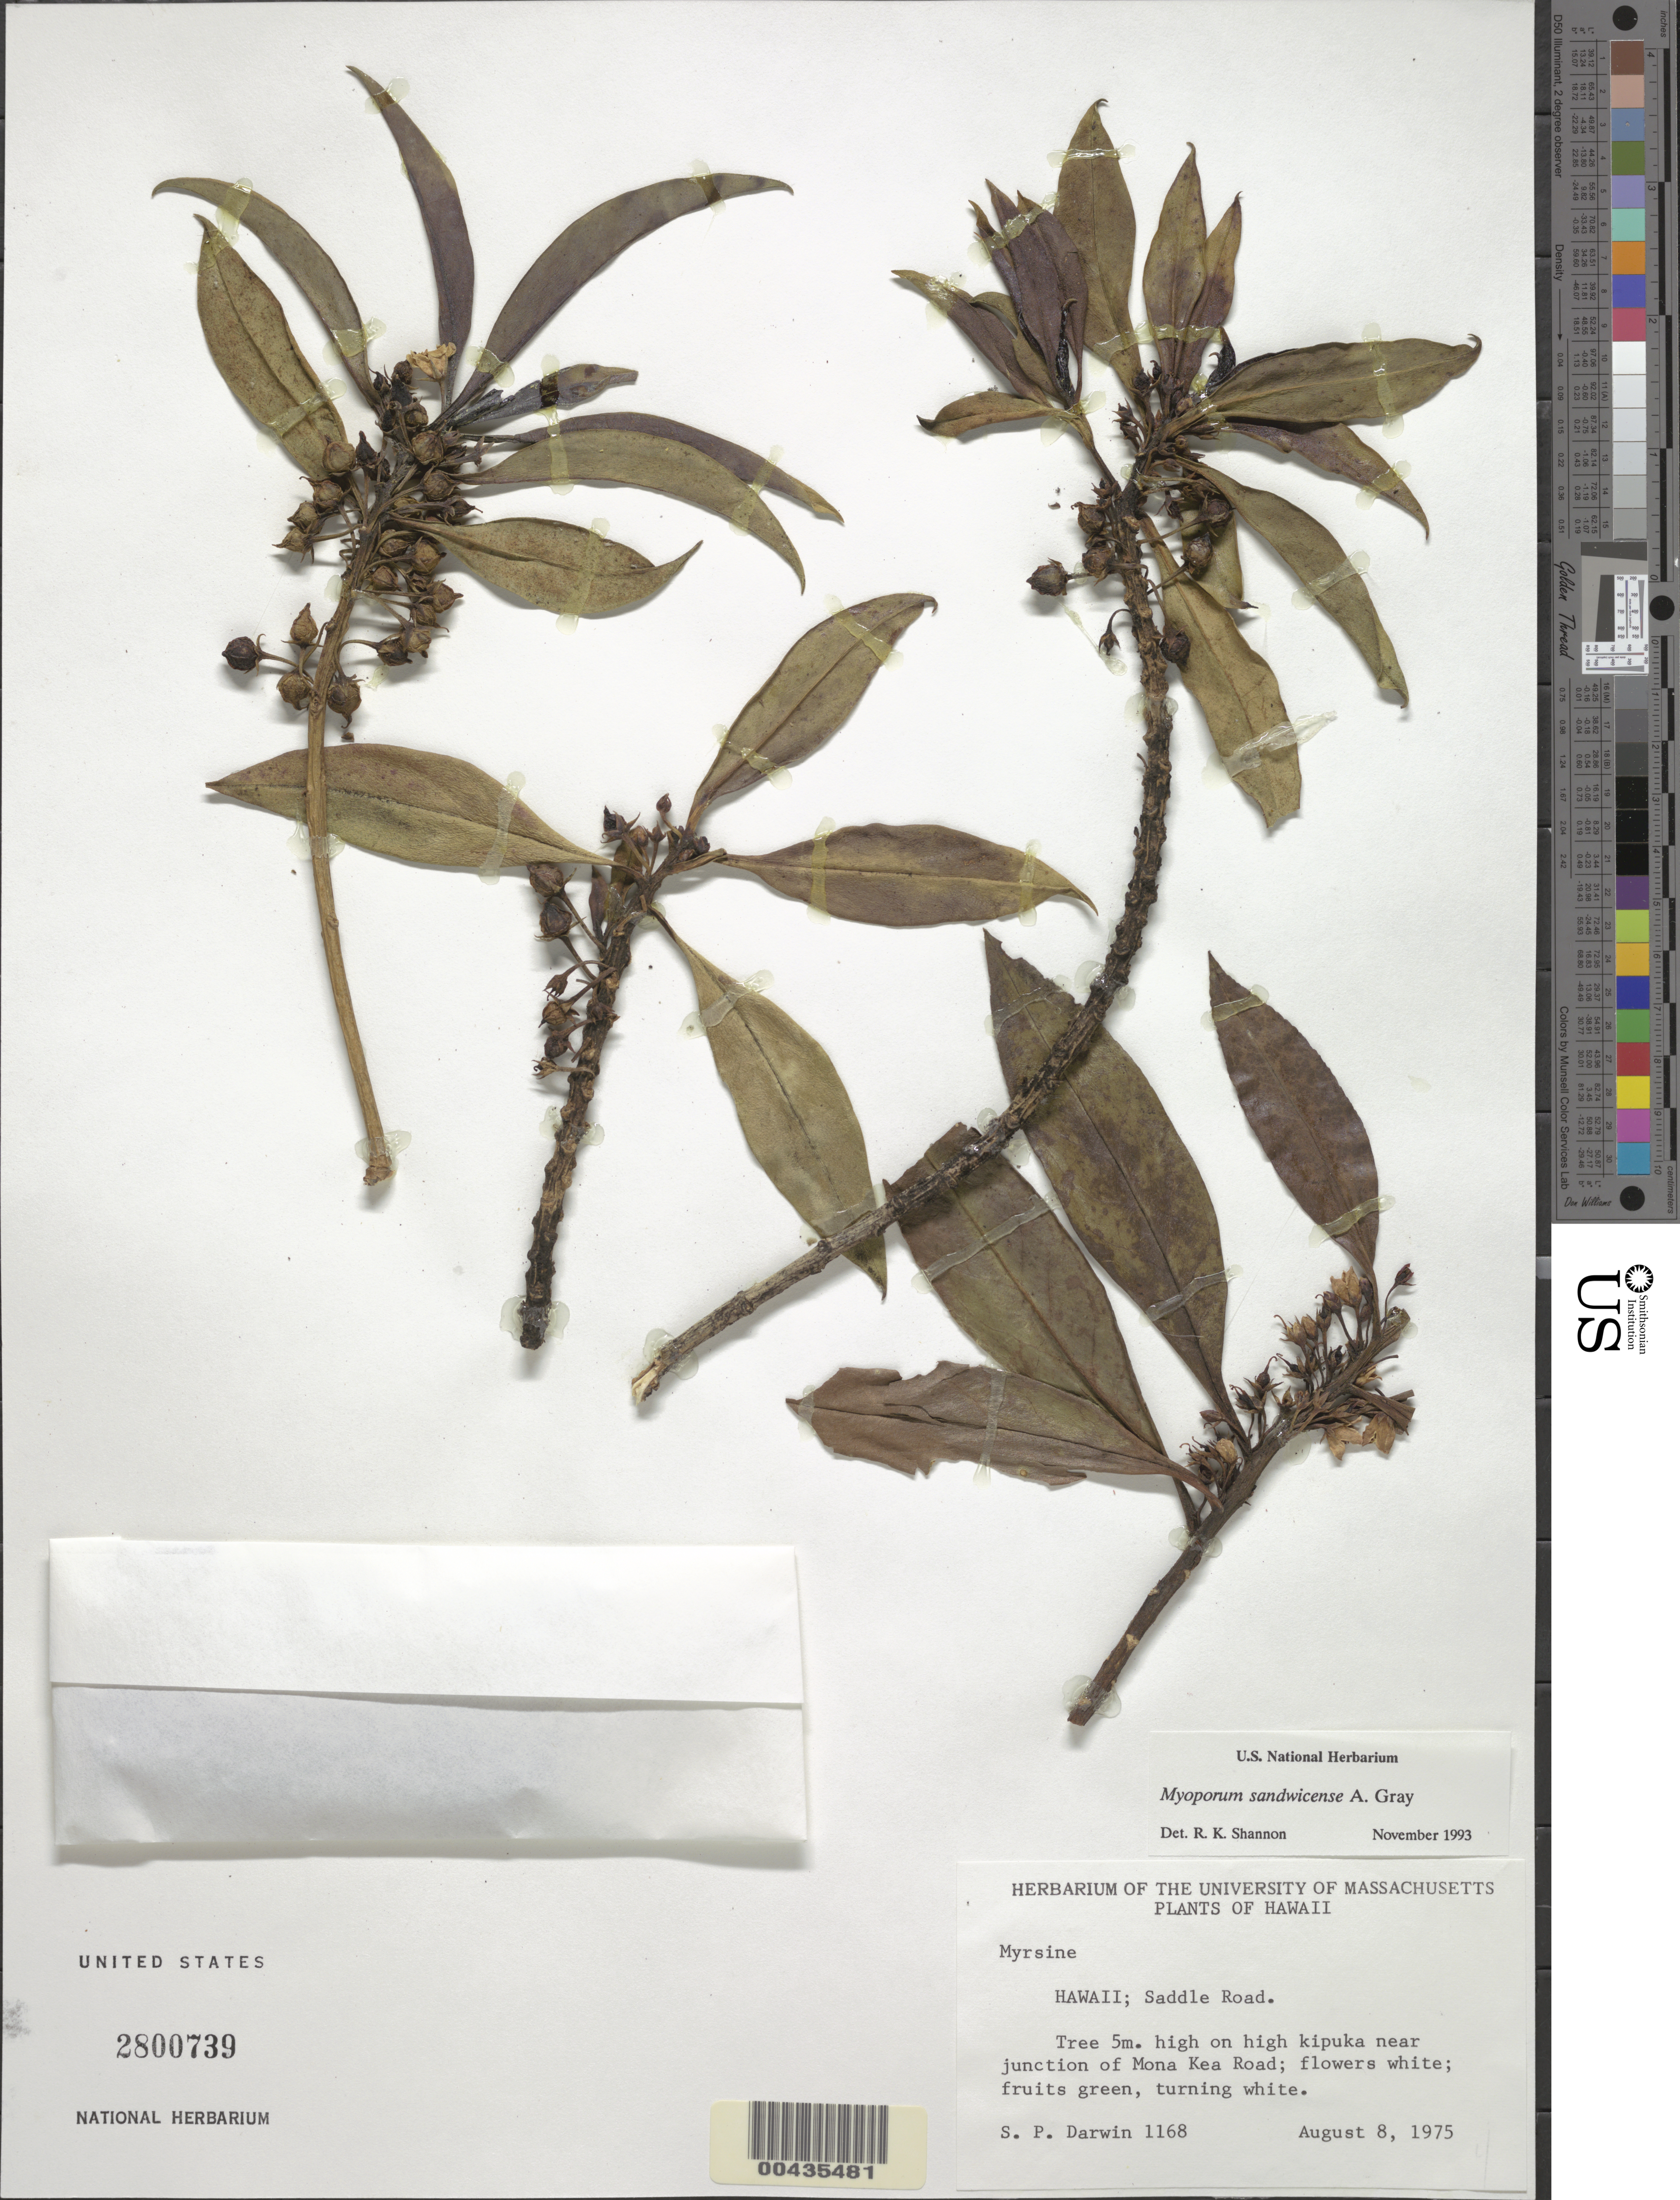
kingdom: Plantae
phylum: Tracheophyta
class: Magnoliopsida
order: Lamiales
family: Scrophulariaceae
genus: Myoporum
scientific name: Myoporum sandwicense subsp. sandwicense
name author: A. Gray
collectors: S. P. Darwin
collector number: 1168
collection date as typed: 8 Aug 1975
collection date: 1975-08-08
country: United States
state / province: Hawaii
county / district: Hawaii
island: Hawaii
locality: Saddle Road, near junction of Mona Kea Road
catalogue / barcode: US 2800739